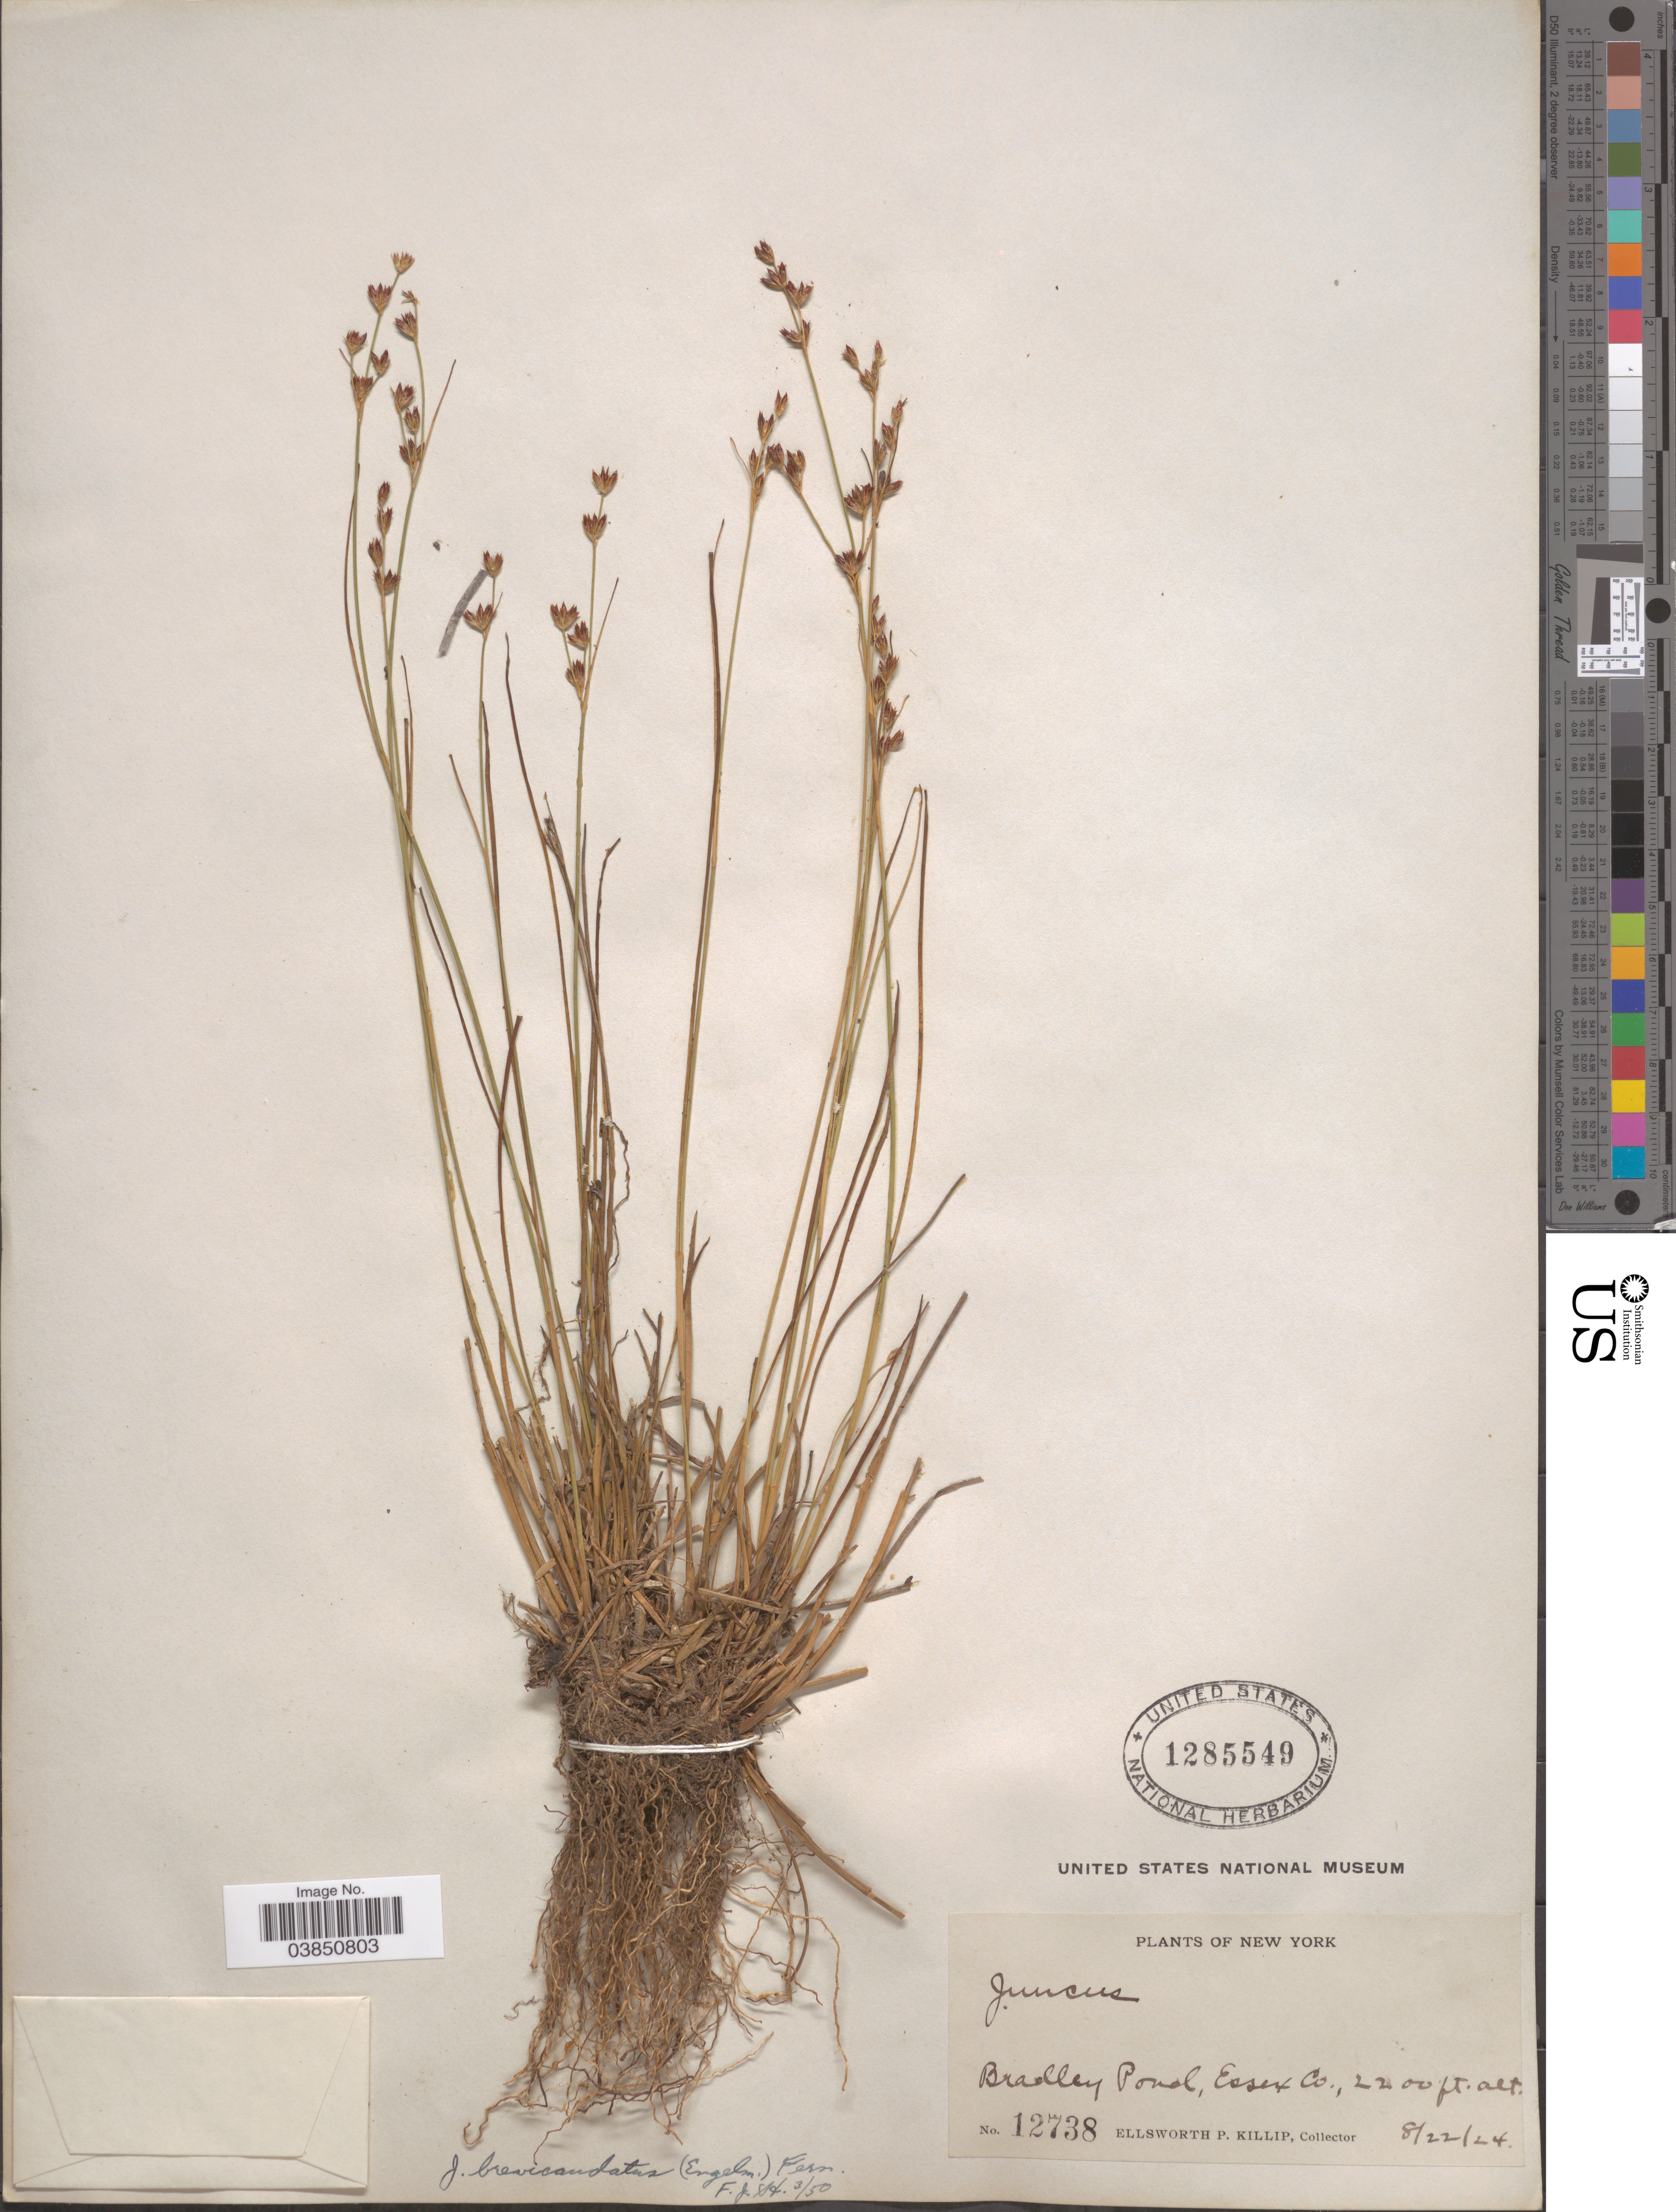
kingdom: Plantae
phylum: Tracheophyta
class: Liliopsida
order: Poales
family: Juncaceae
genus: Juncus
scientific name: Juncus brevicaudatus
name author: (Engelm.) Fernald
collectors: E. P. Killip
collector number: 12738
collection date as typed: Transcribed d/m/y: 22/8/24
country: United States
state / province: New York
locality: Bradley Pond, Essex Co.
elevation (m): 671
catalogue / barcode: US 1285549